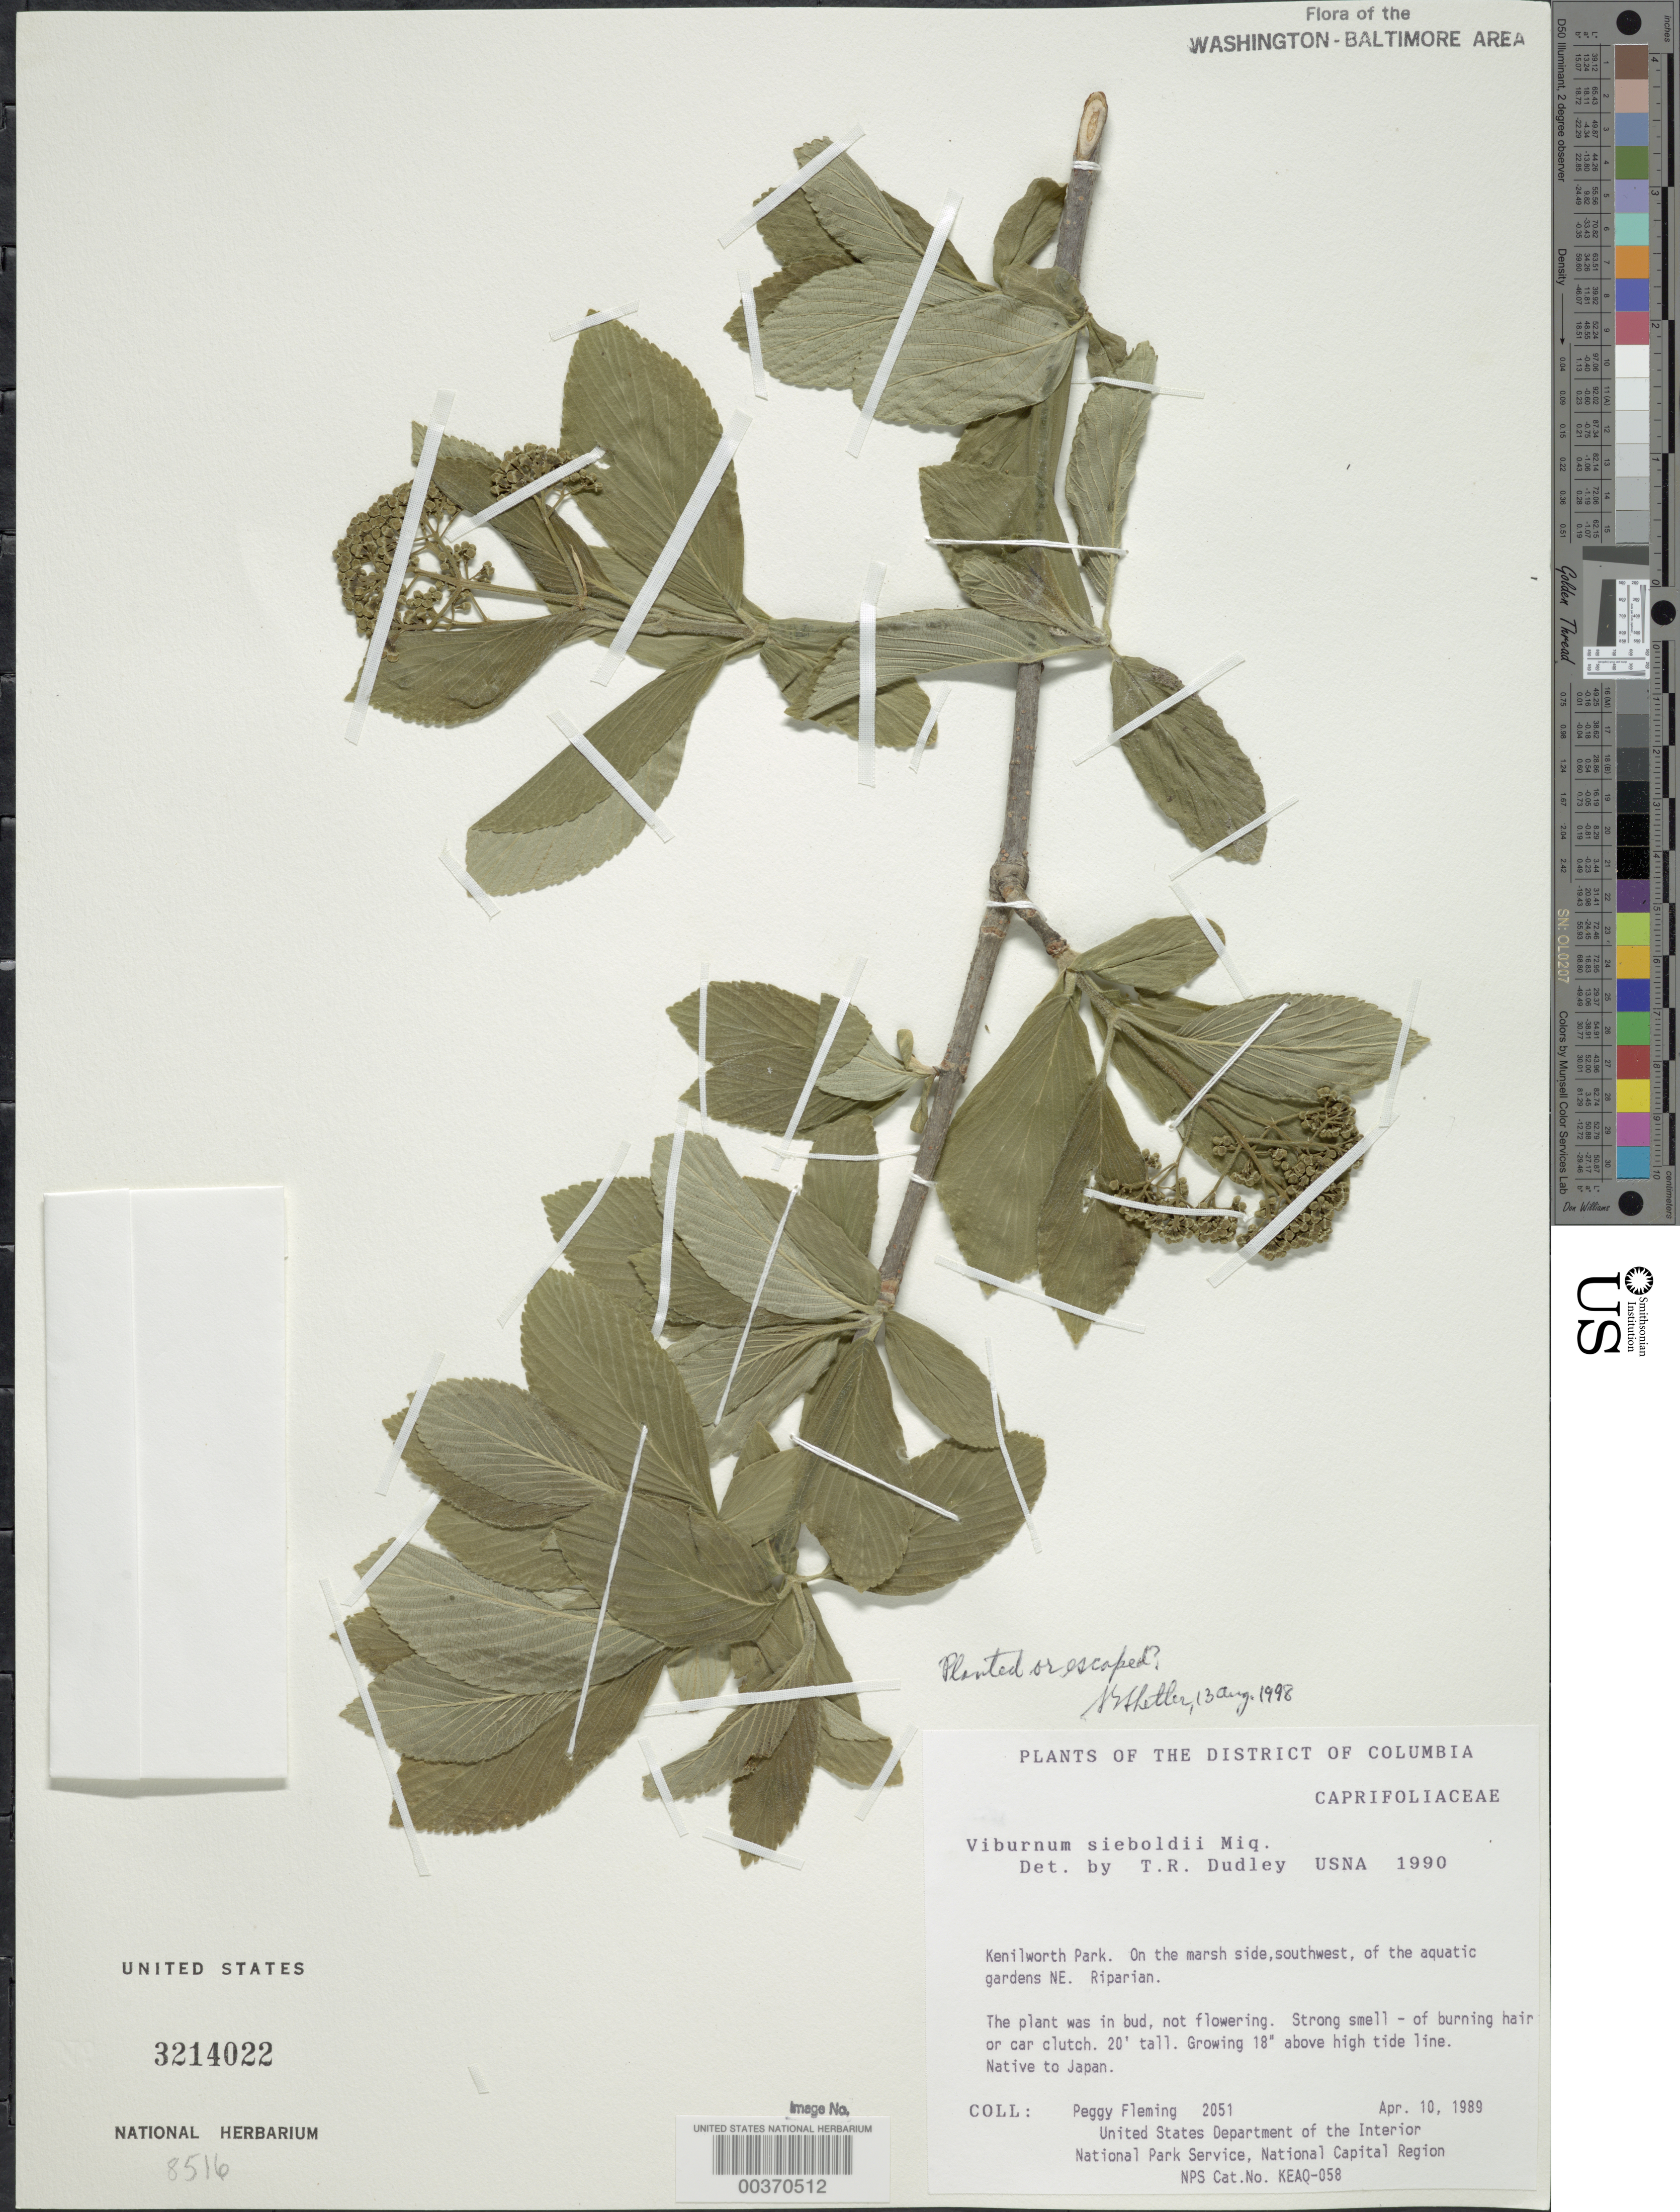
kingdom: Plantae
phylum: Tracheophyta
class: Magnoliopsida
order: Dipsacales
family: Viburnaceae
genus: Viburnum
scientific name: Viburnum sieboldii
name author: Miq.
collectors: P. Fleming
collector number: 2051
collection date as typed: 10 Apr 1989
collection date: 1989-04-10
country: United States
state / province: District of Columbia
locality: Kenilworth Park, SW of Aquatic gardens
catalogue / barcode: US 3214022